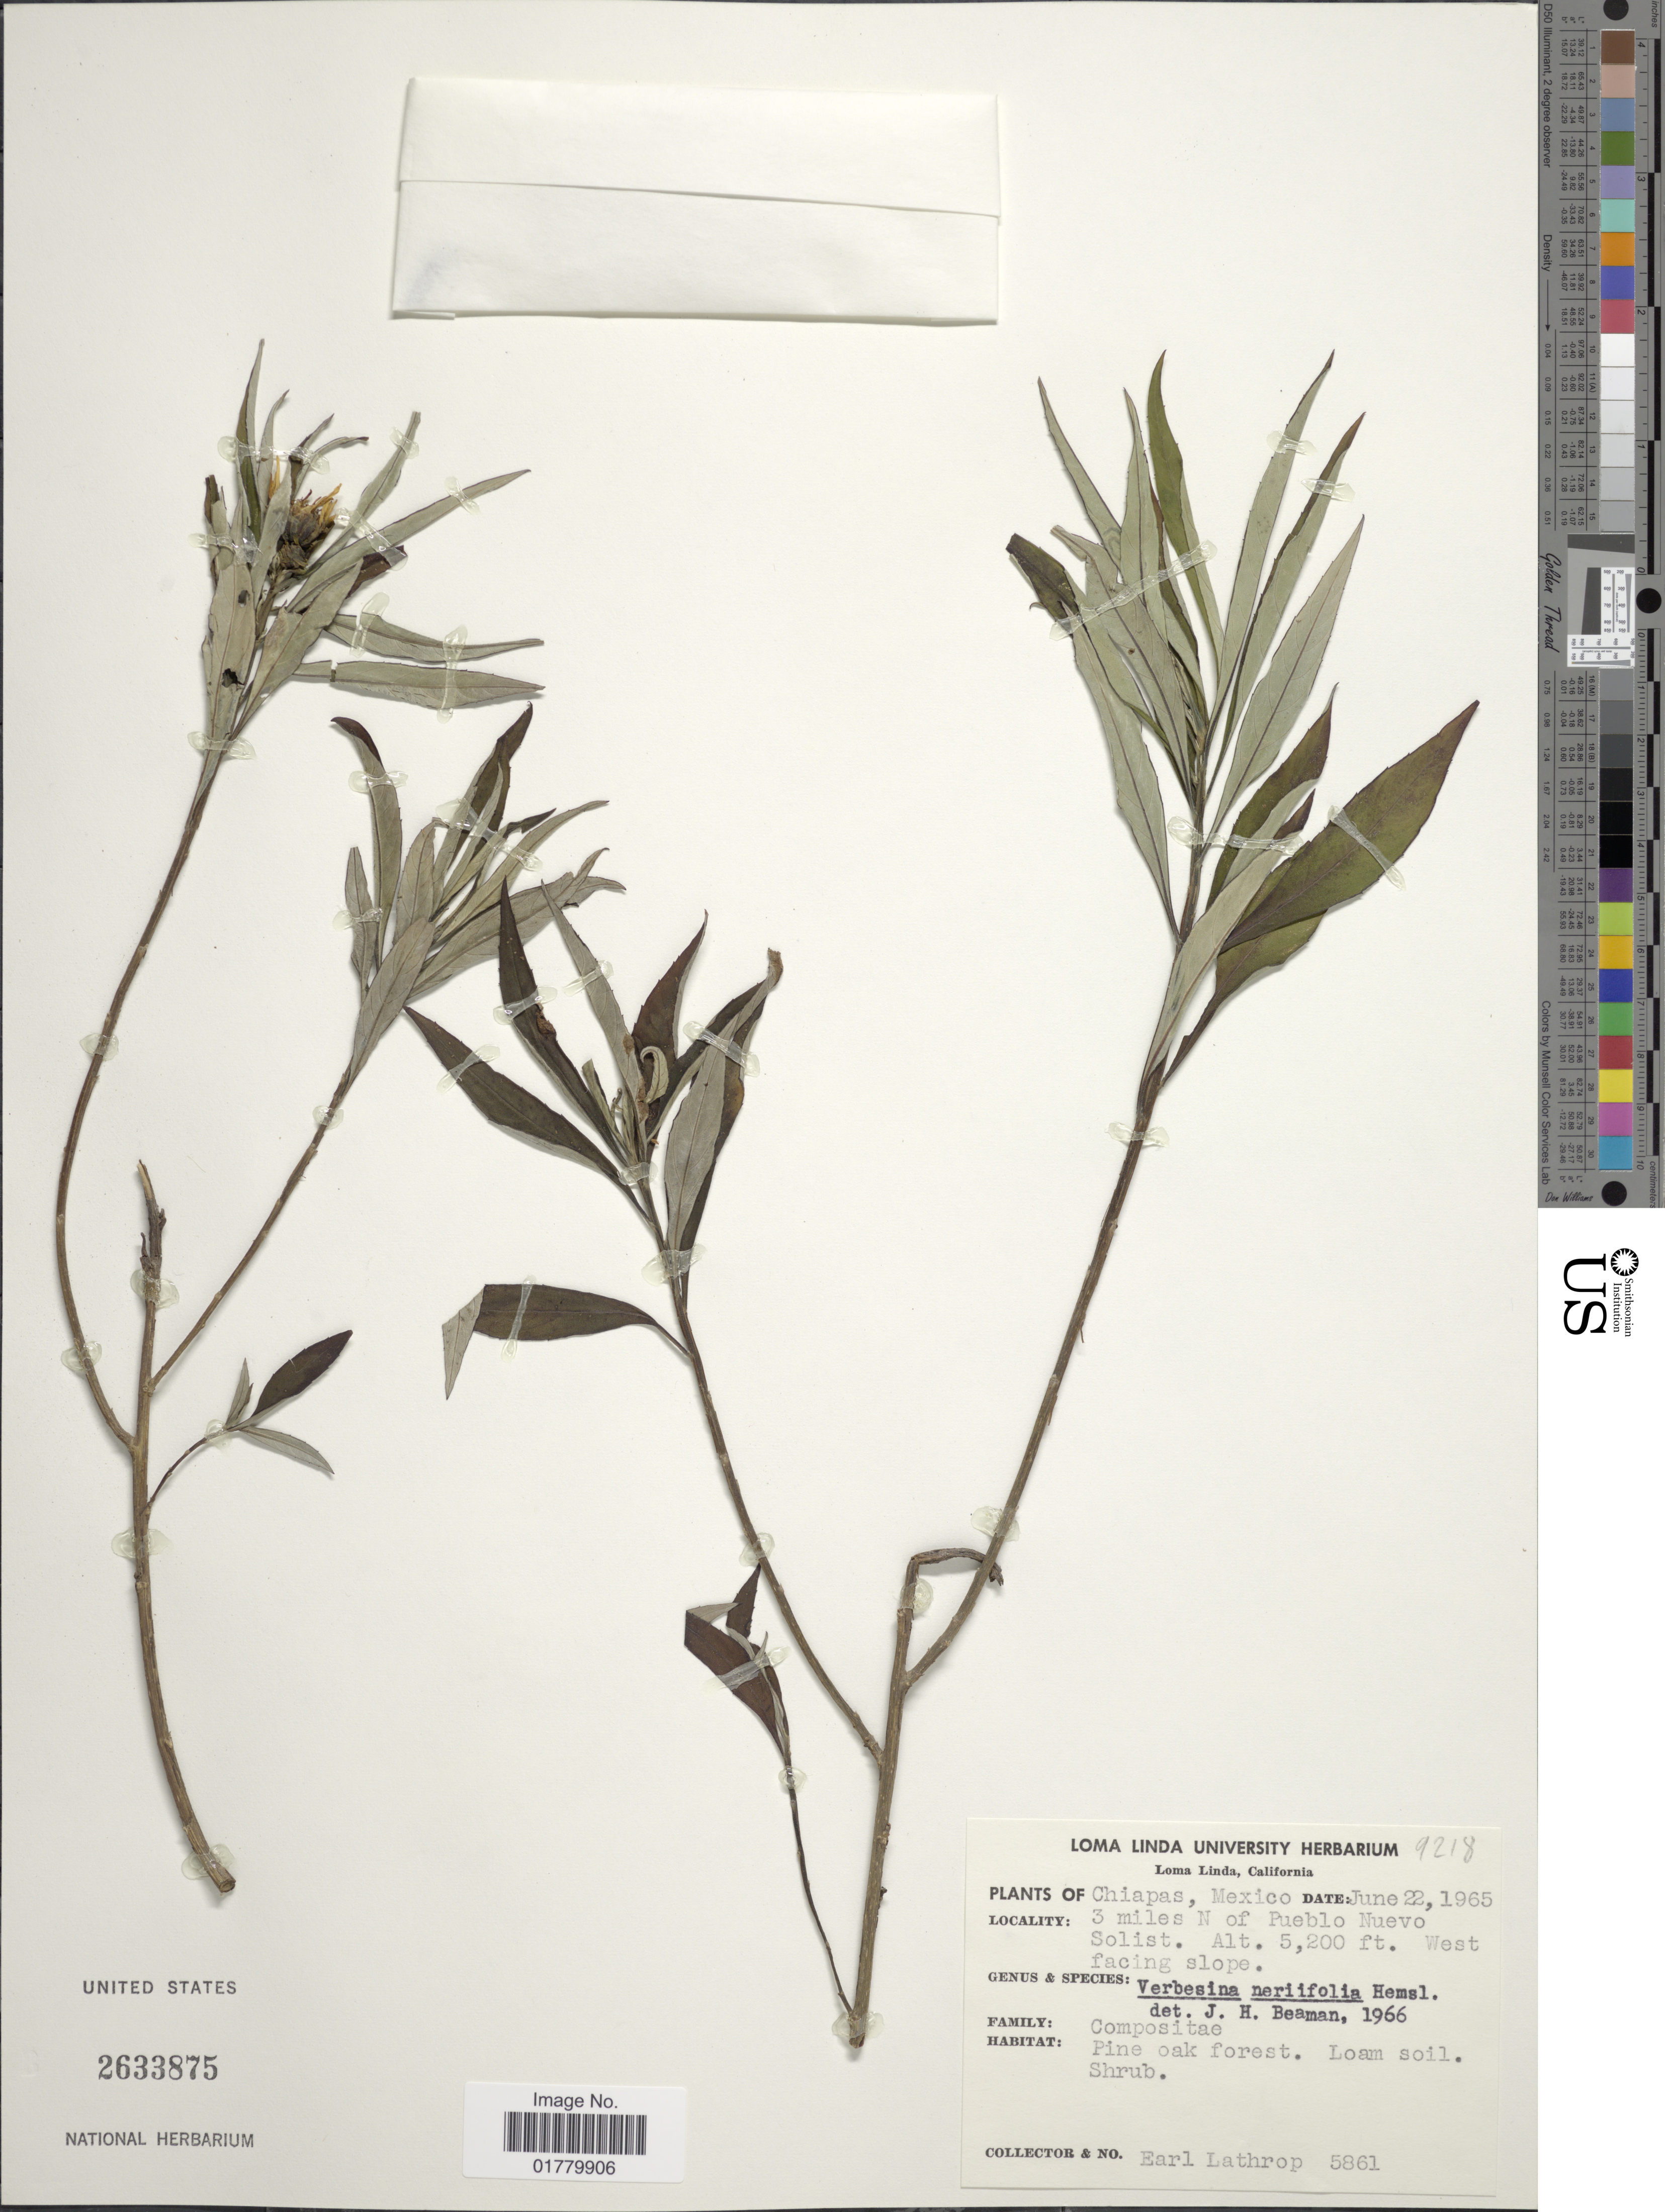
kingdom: Plantae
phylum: Tracheophyta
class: Magnoliopsida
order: Asterales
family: Asteraceae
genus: Verbesina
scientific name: Verbesina neriifolia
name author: Hemsl.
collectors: E. W. Lathrop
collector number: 5861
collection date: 1965-06-22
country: Mexico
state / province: Chiapas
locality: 3 miles N of Pueblo Nuevo Solist, West facing slope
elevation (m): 1585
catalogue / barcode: US 2633875